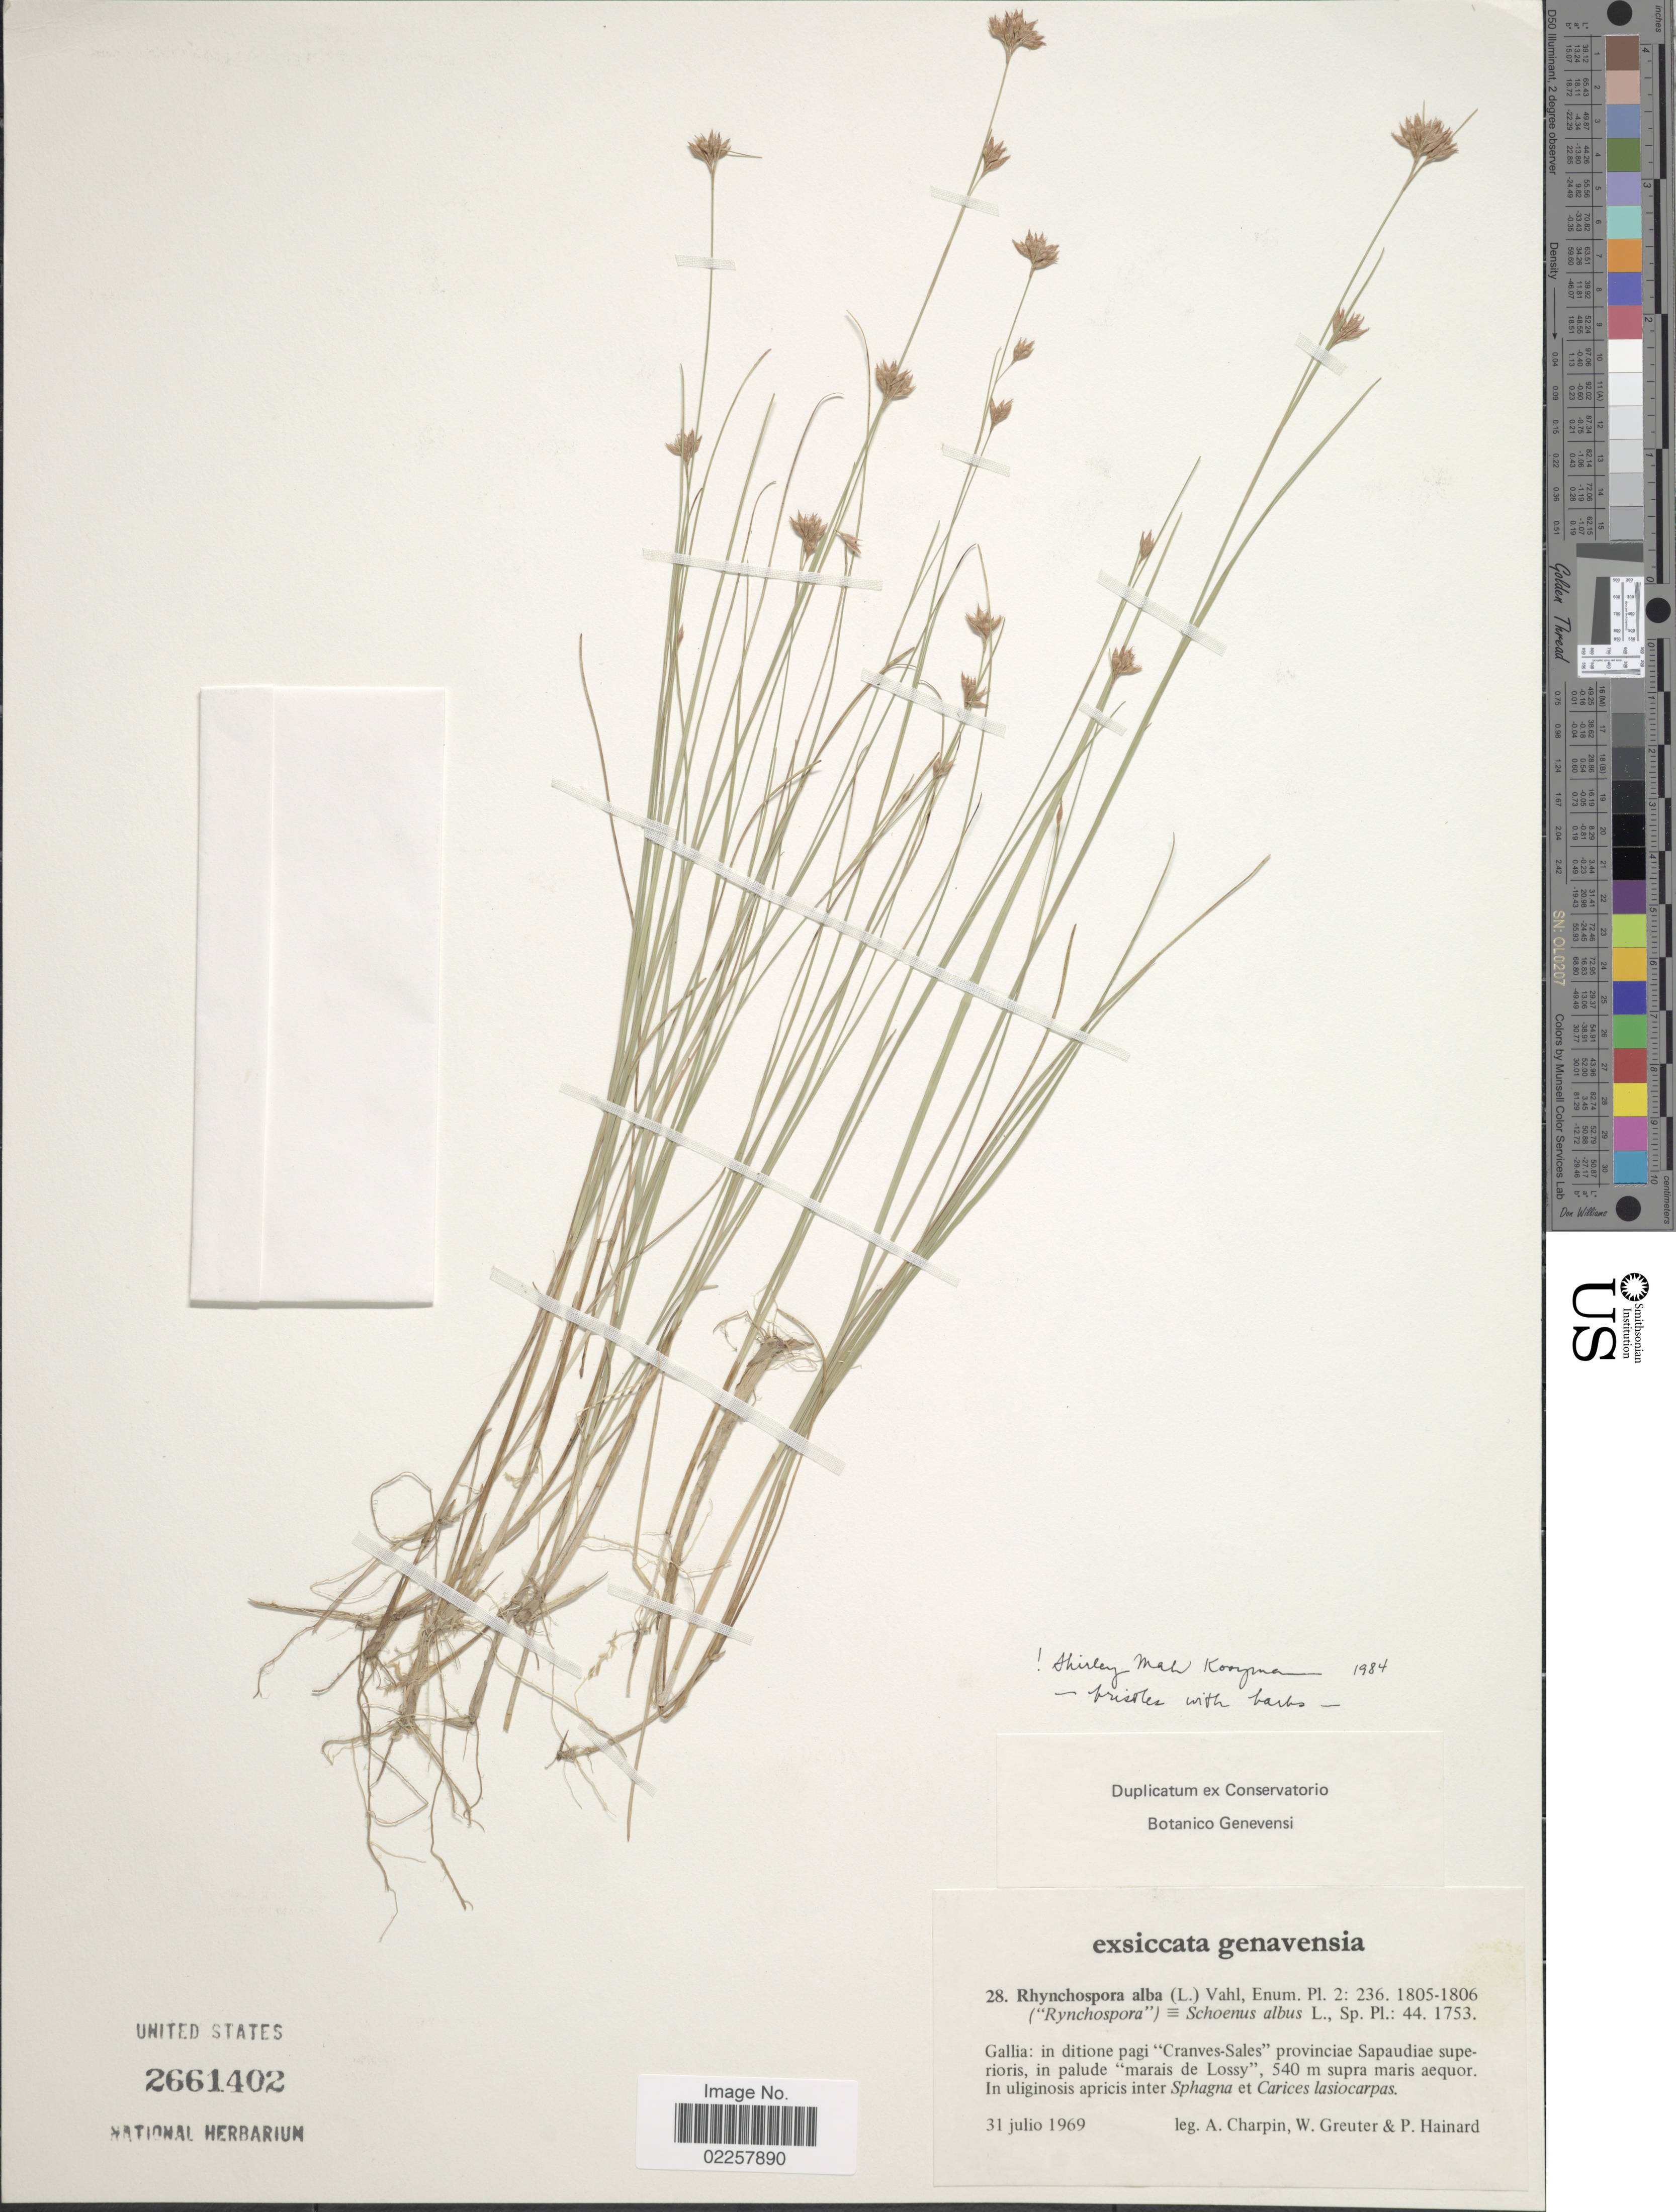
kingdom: Plantae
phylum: Tracheophyta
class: Liliopsida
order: Poales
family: Cyperaceae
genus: Rhynchospora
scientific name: Rhynchospora alba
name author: (L.) Vahl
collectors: A. Charpin, W. Greuter & P. Hainard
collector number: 28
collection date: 1969-07-31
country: France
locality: Gallia: in ditione pagi Cranves-Sales, provinciae Sapaudiae superioris, in palude, marais de Lossy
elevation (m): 540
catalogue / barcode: US 2661402